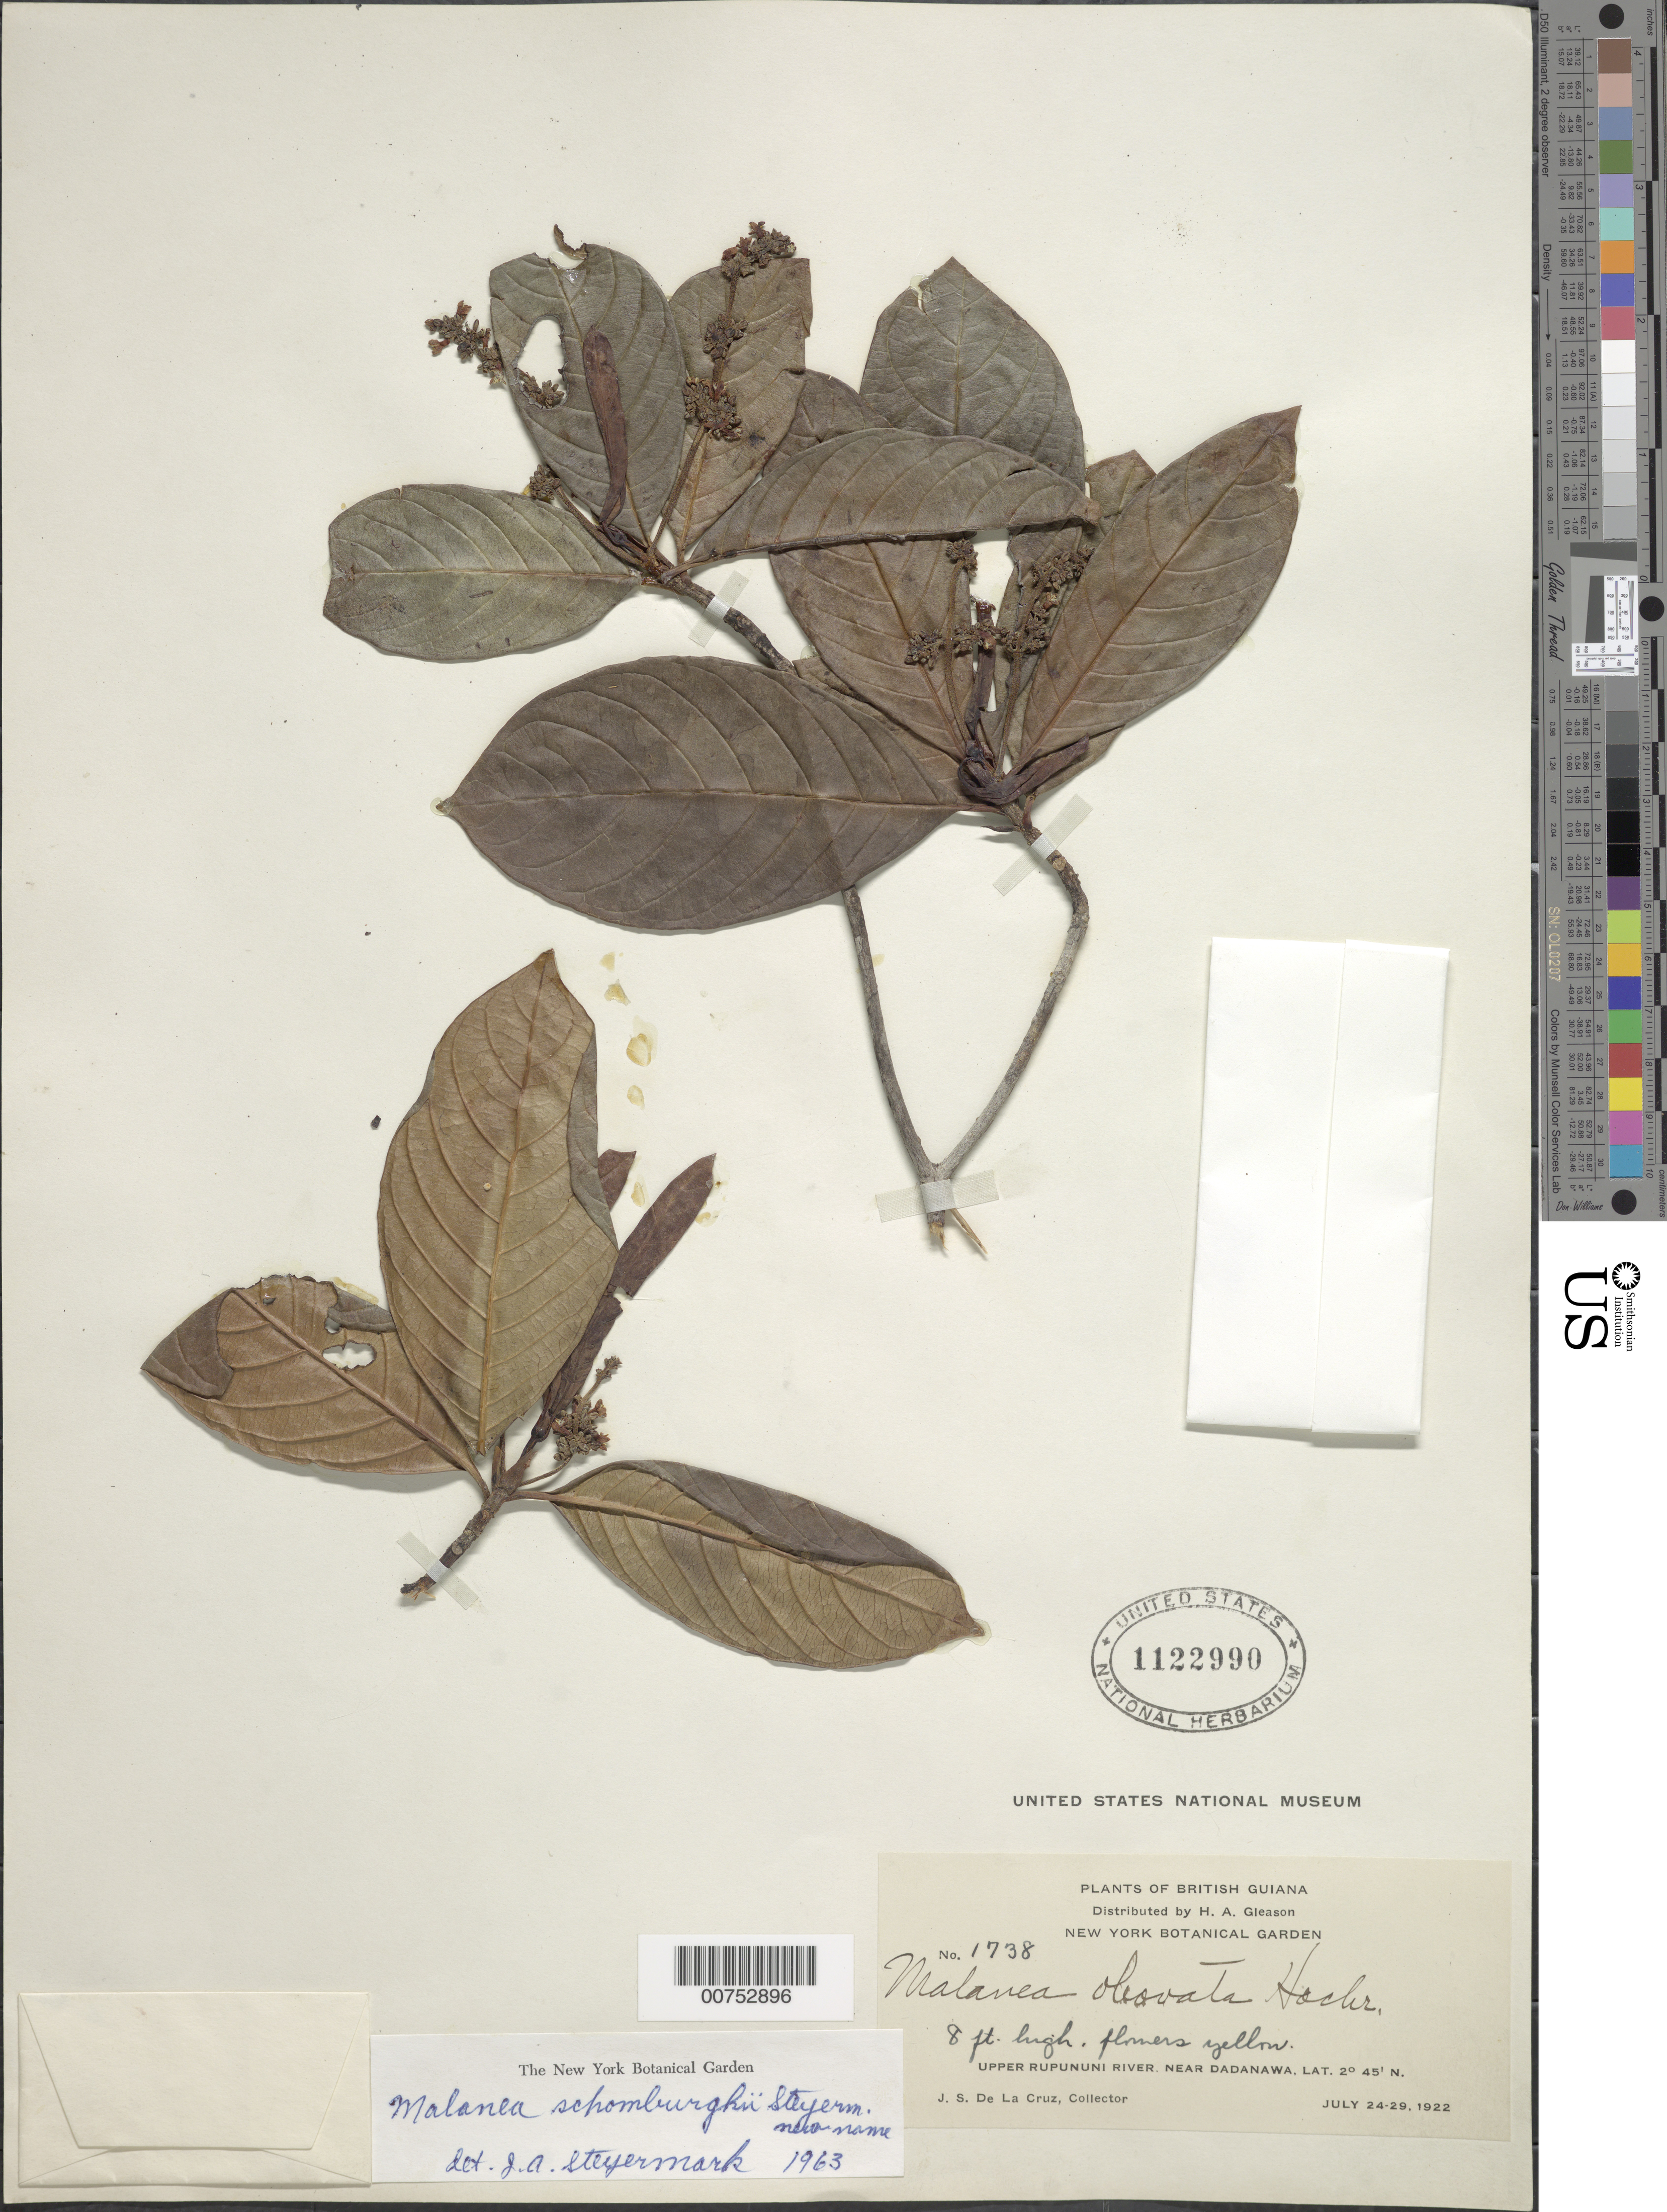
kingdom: Plantae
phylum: Tracheophyta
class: Magnoliopsida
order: Gentianales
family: Rubiaceae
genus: Malanea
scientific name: Malanea schomburgkii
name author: Steyerm.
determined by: Steyermark, Julian A., (VEN)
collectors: J. S. de la Cruz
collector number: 1738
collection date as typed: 24-Jul-22 to 29-Jul-22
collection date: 1922-07-24/1922-07-29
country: Guyana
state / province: U. Takutu-U. Essequibo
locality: Dadanawa, near, upper Rupununi R.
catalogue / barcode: US 1122990